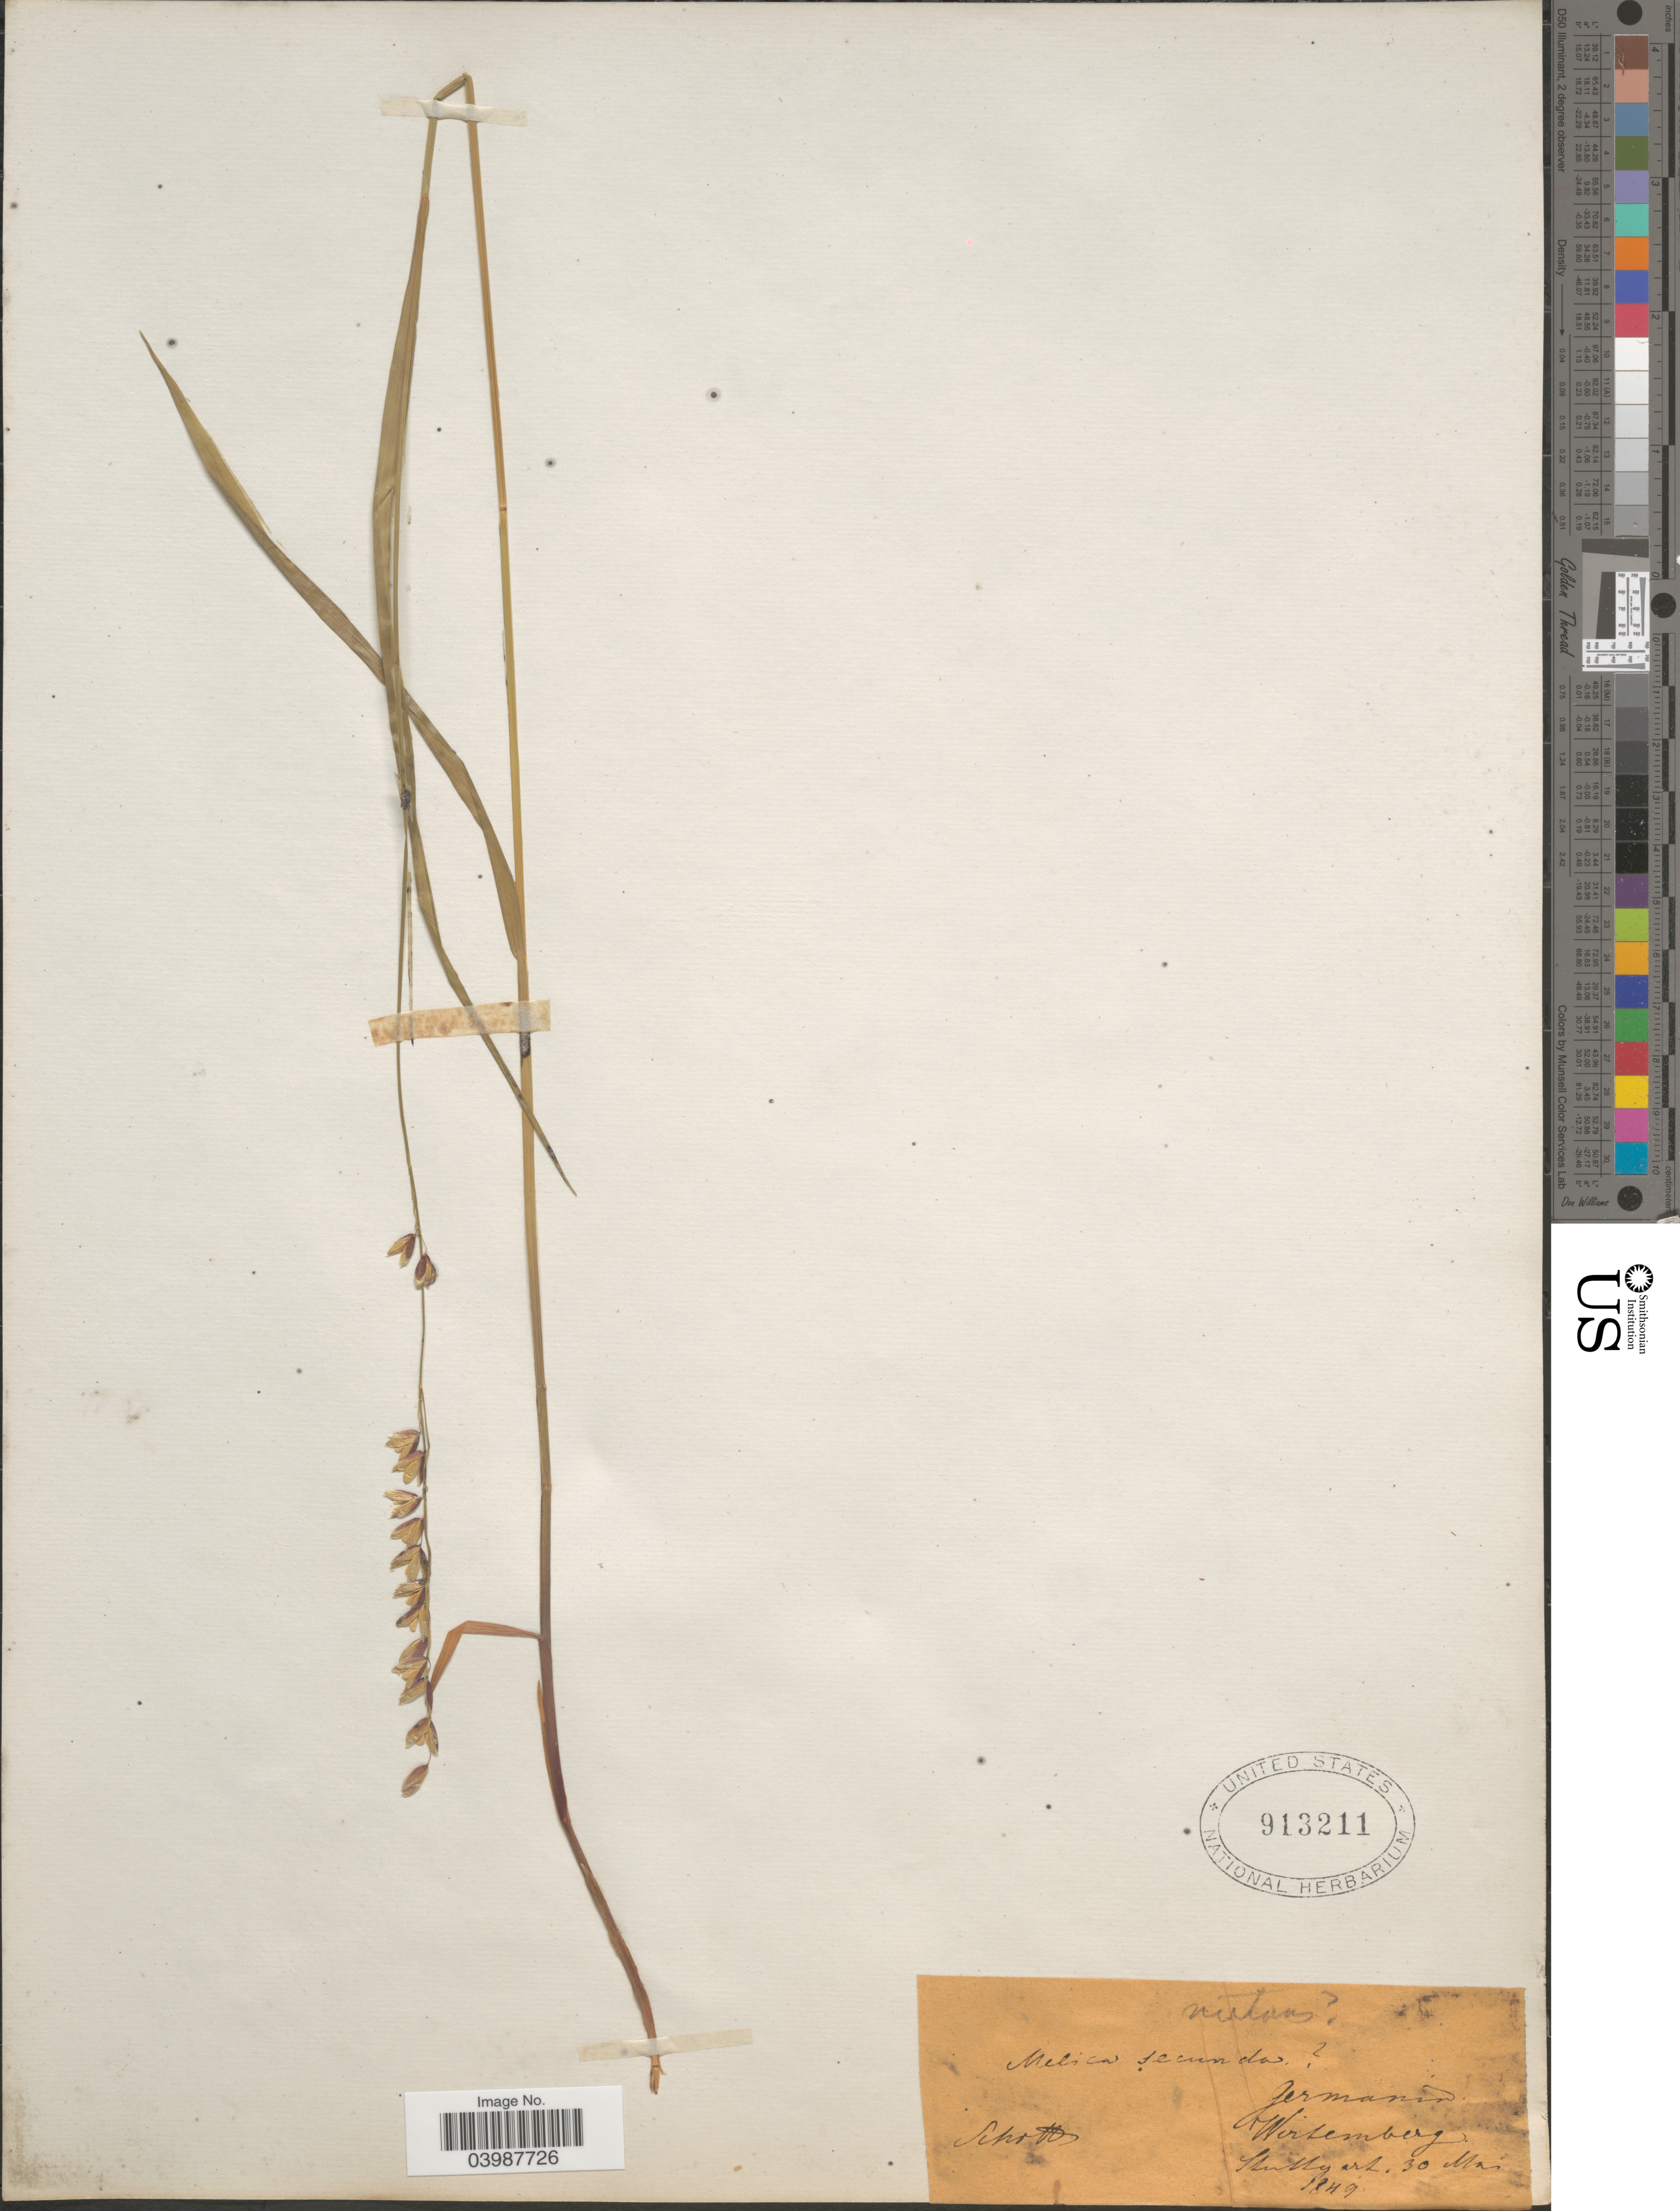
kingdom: Plantae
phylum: Tracheophyta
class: Liliopsida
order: Poales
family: Poaceae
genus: Melica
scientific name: Melica nutans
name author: L.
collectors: Schott, --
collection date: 1849-05-30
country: Germany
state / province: Baden-Württemberg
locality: Germania Wurtemberg. Skully [interpreted].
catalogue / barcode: US 913211